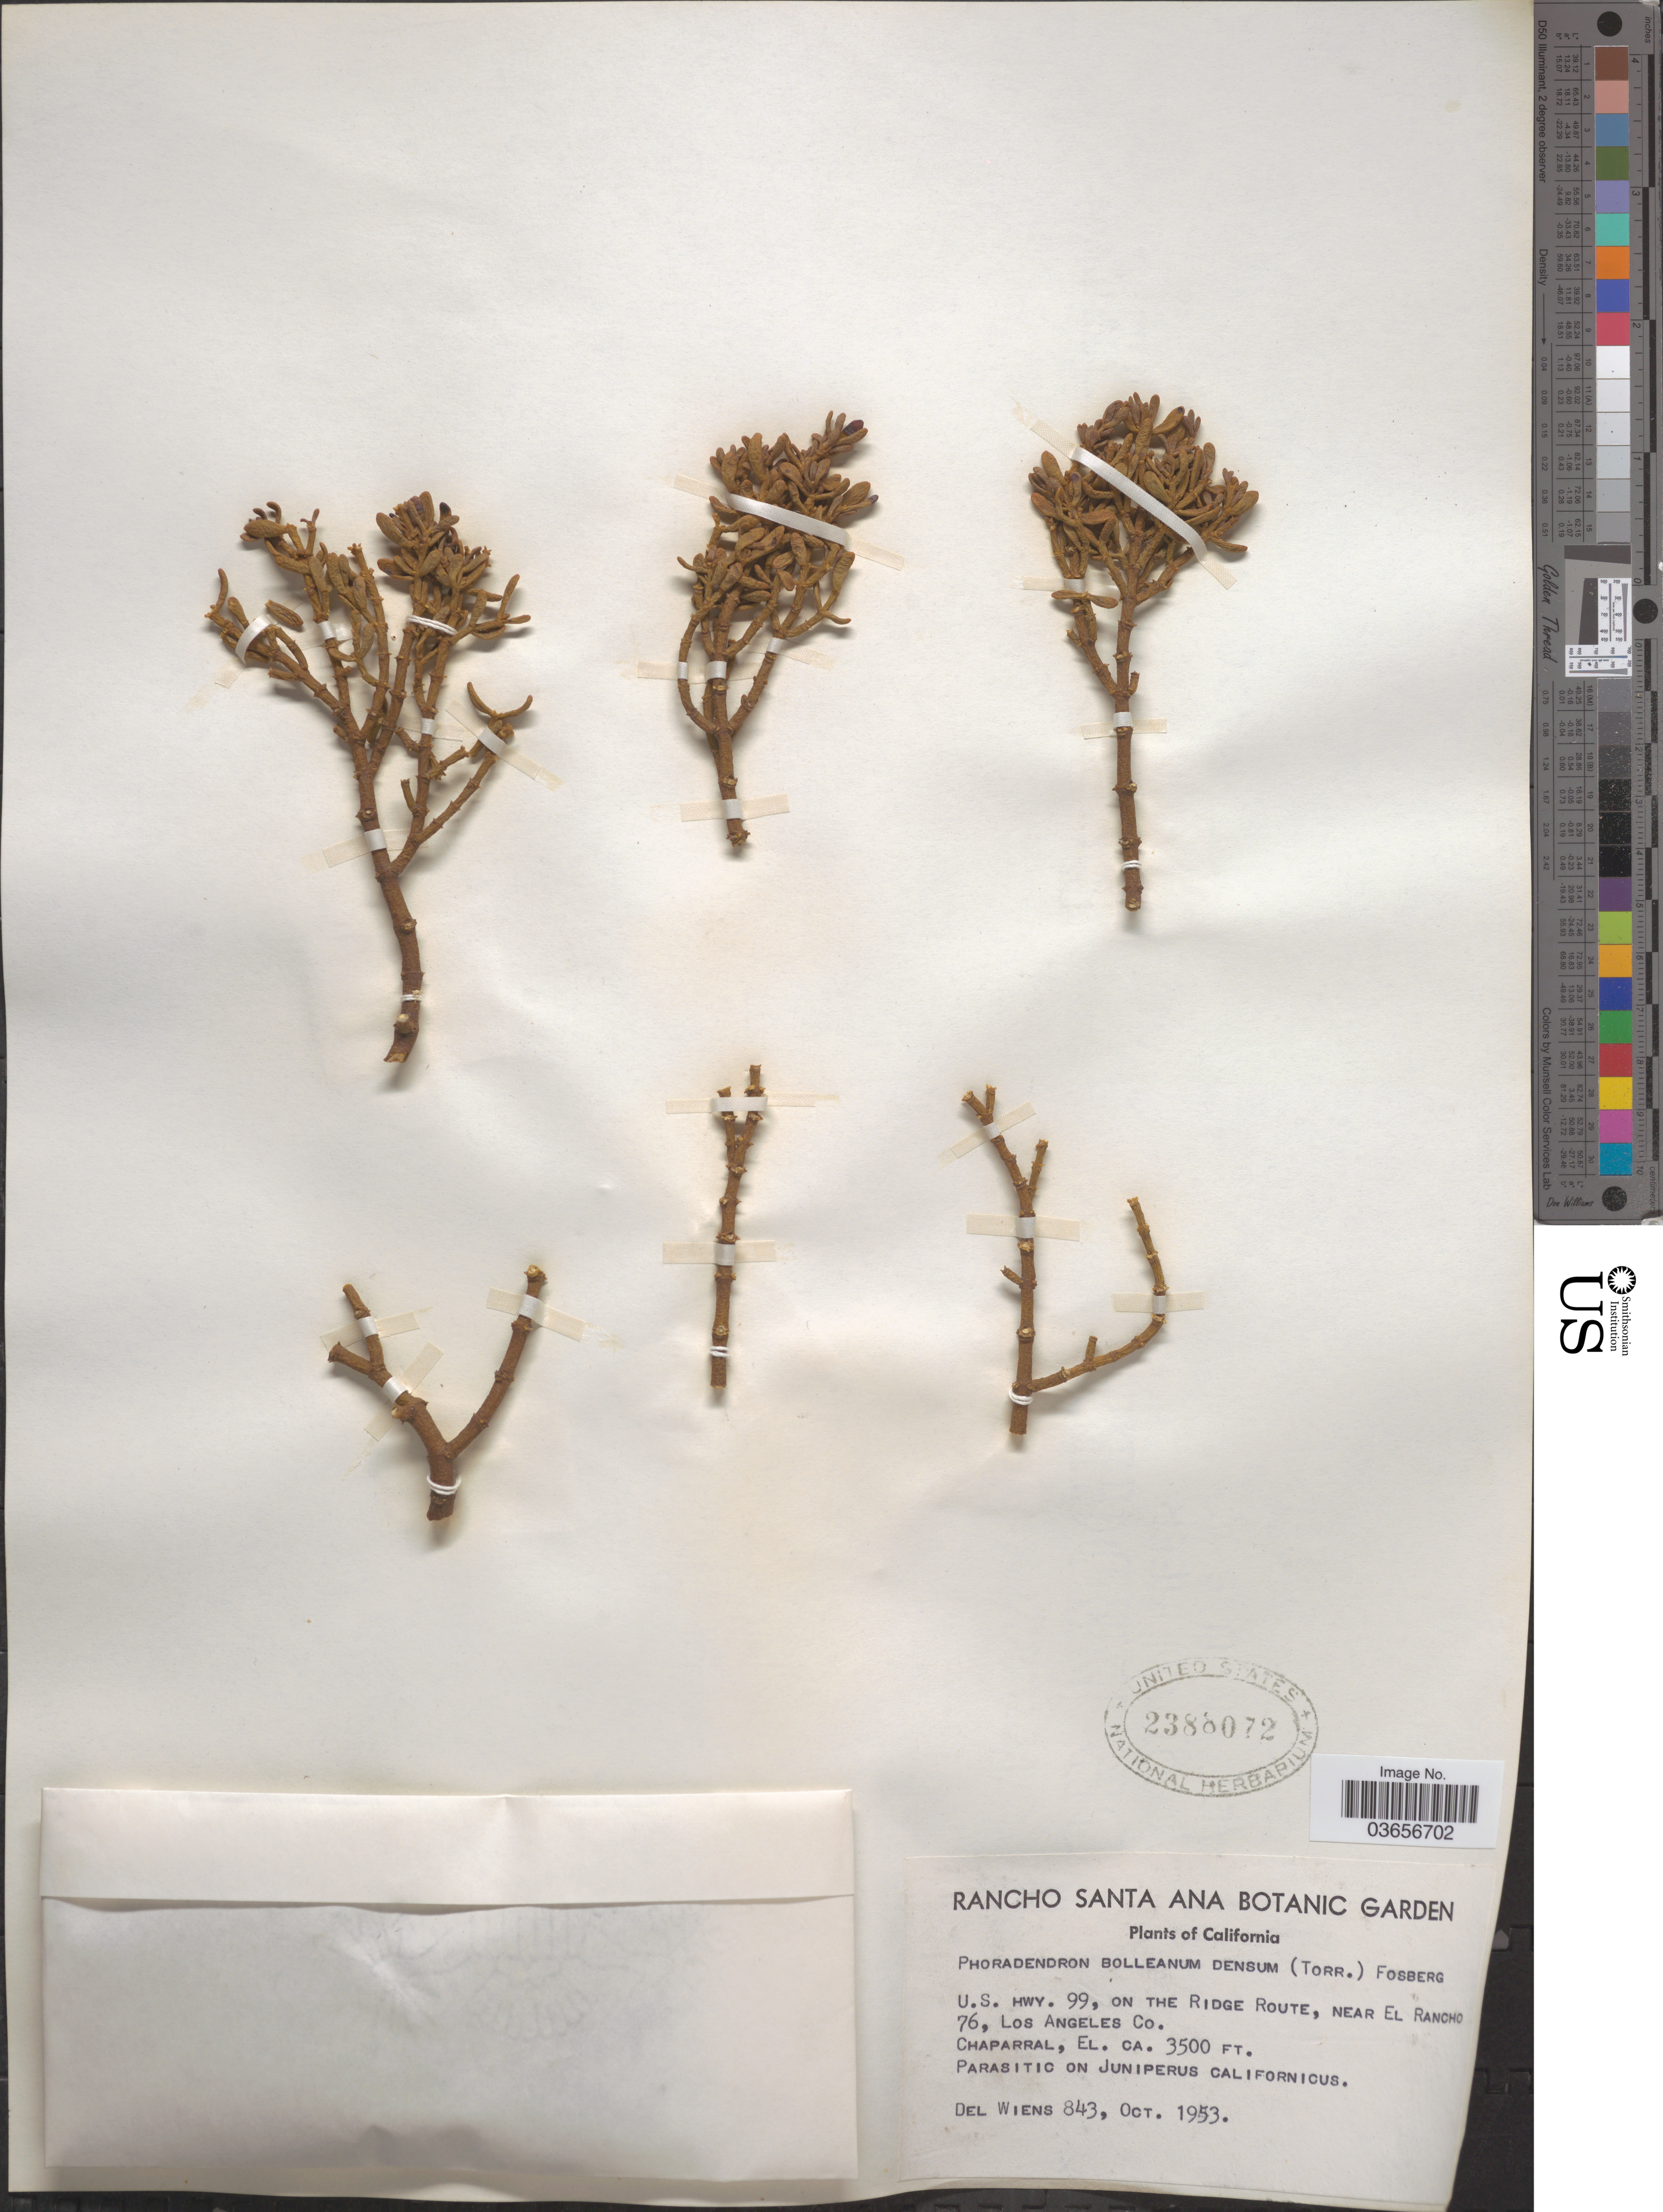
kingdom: Plantae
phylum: Tracheophyta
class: Magnoliopsida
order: Santalales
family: Viscaceae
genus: Phoradendron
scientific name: Phoradendron bolleanum var. densum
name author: (Torr. ex Trel.) Fosberg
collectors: D. Wiens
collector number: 843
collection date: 1953-10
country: United States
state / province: California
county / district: Los Angeles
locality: U.S. Hwy. 99, on the Ridge Route, near El Rancho, Los Angeles Co. Chaparral.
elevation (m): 1067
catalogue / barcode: US 2388072